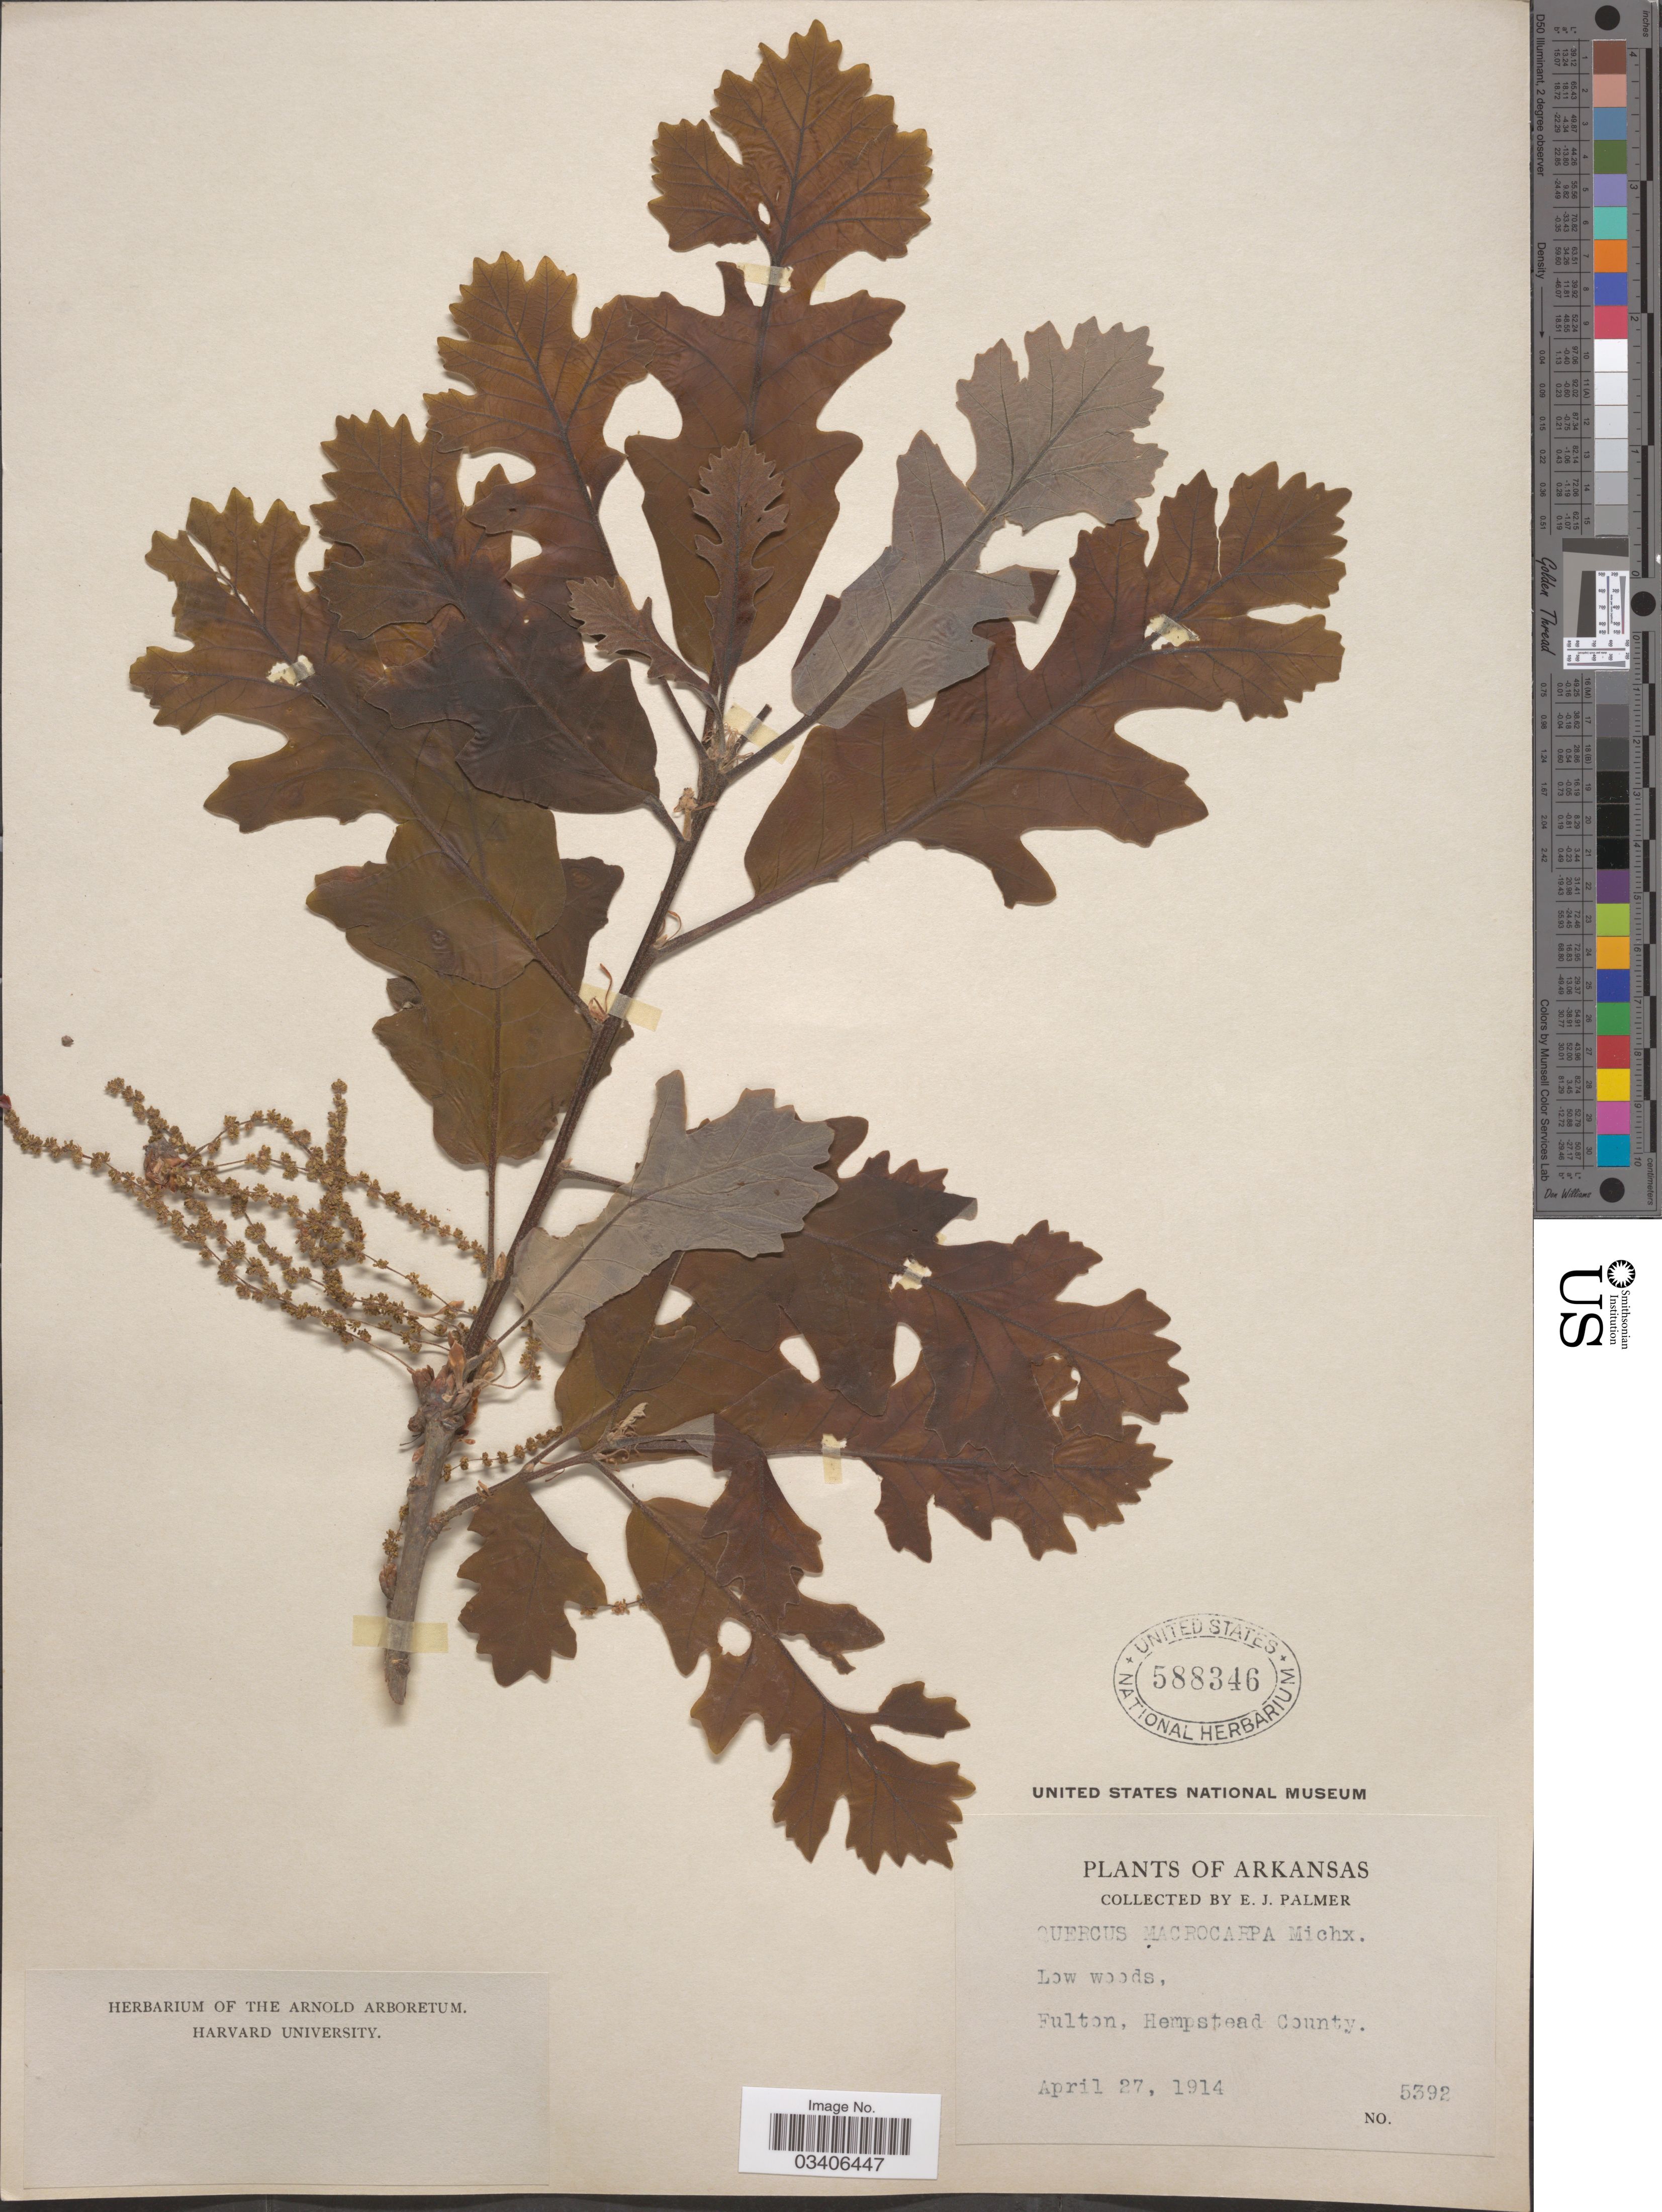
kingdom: Plantae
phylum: Tracheophyta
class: Magnoliopsida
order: Fagales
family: Fagaceae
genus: Quercus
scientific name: Quercus macrocarpa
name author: Michx.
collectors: E. J. Palmer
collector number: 5392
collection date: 1914-04-27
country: United States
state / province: Arkansas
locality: Fulton, Hempstead County.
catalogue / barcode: US 588346